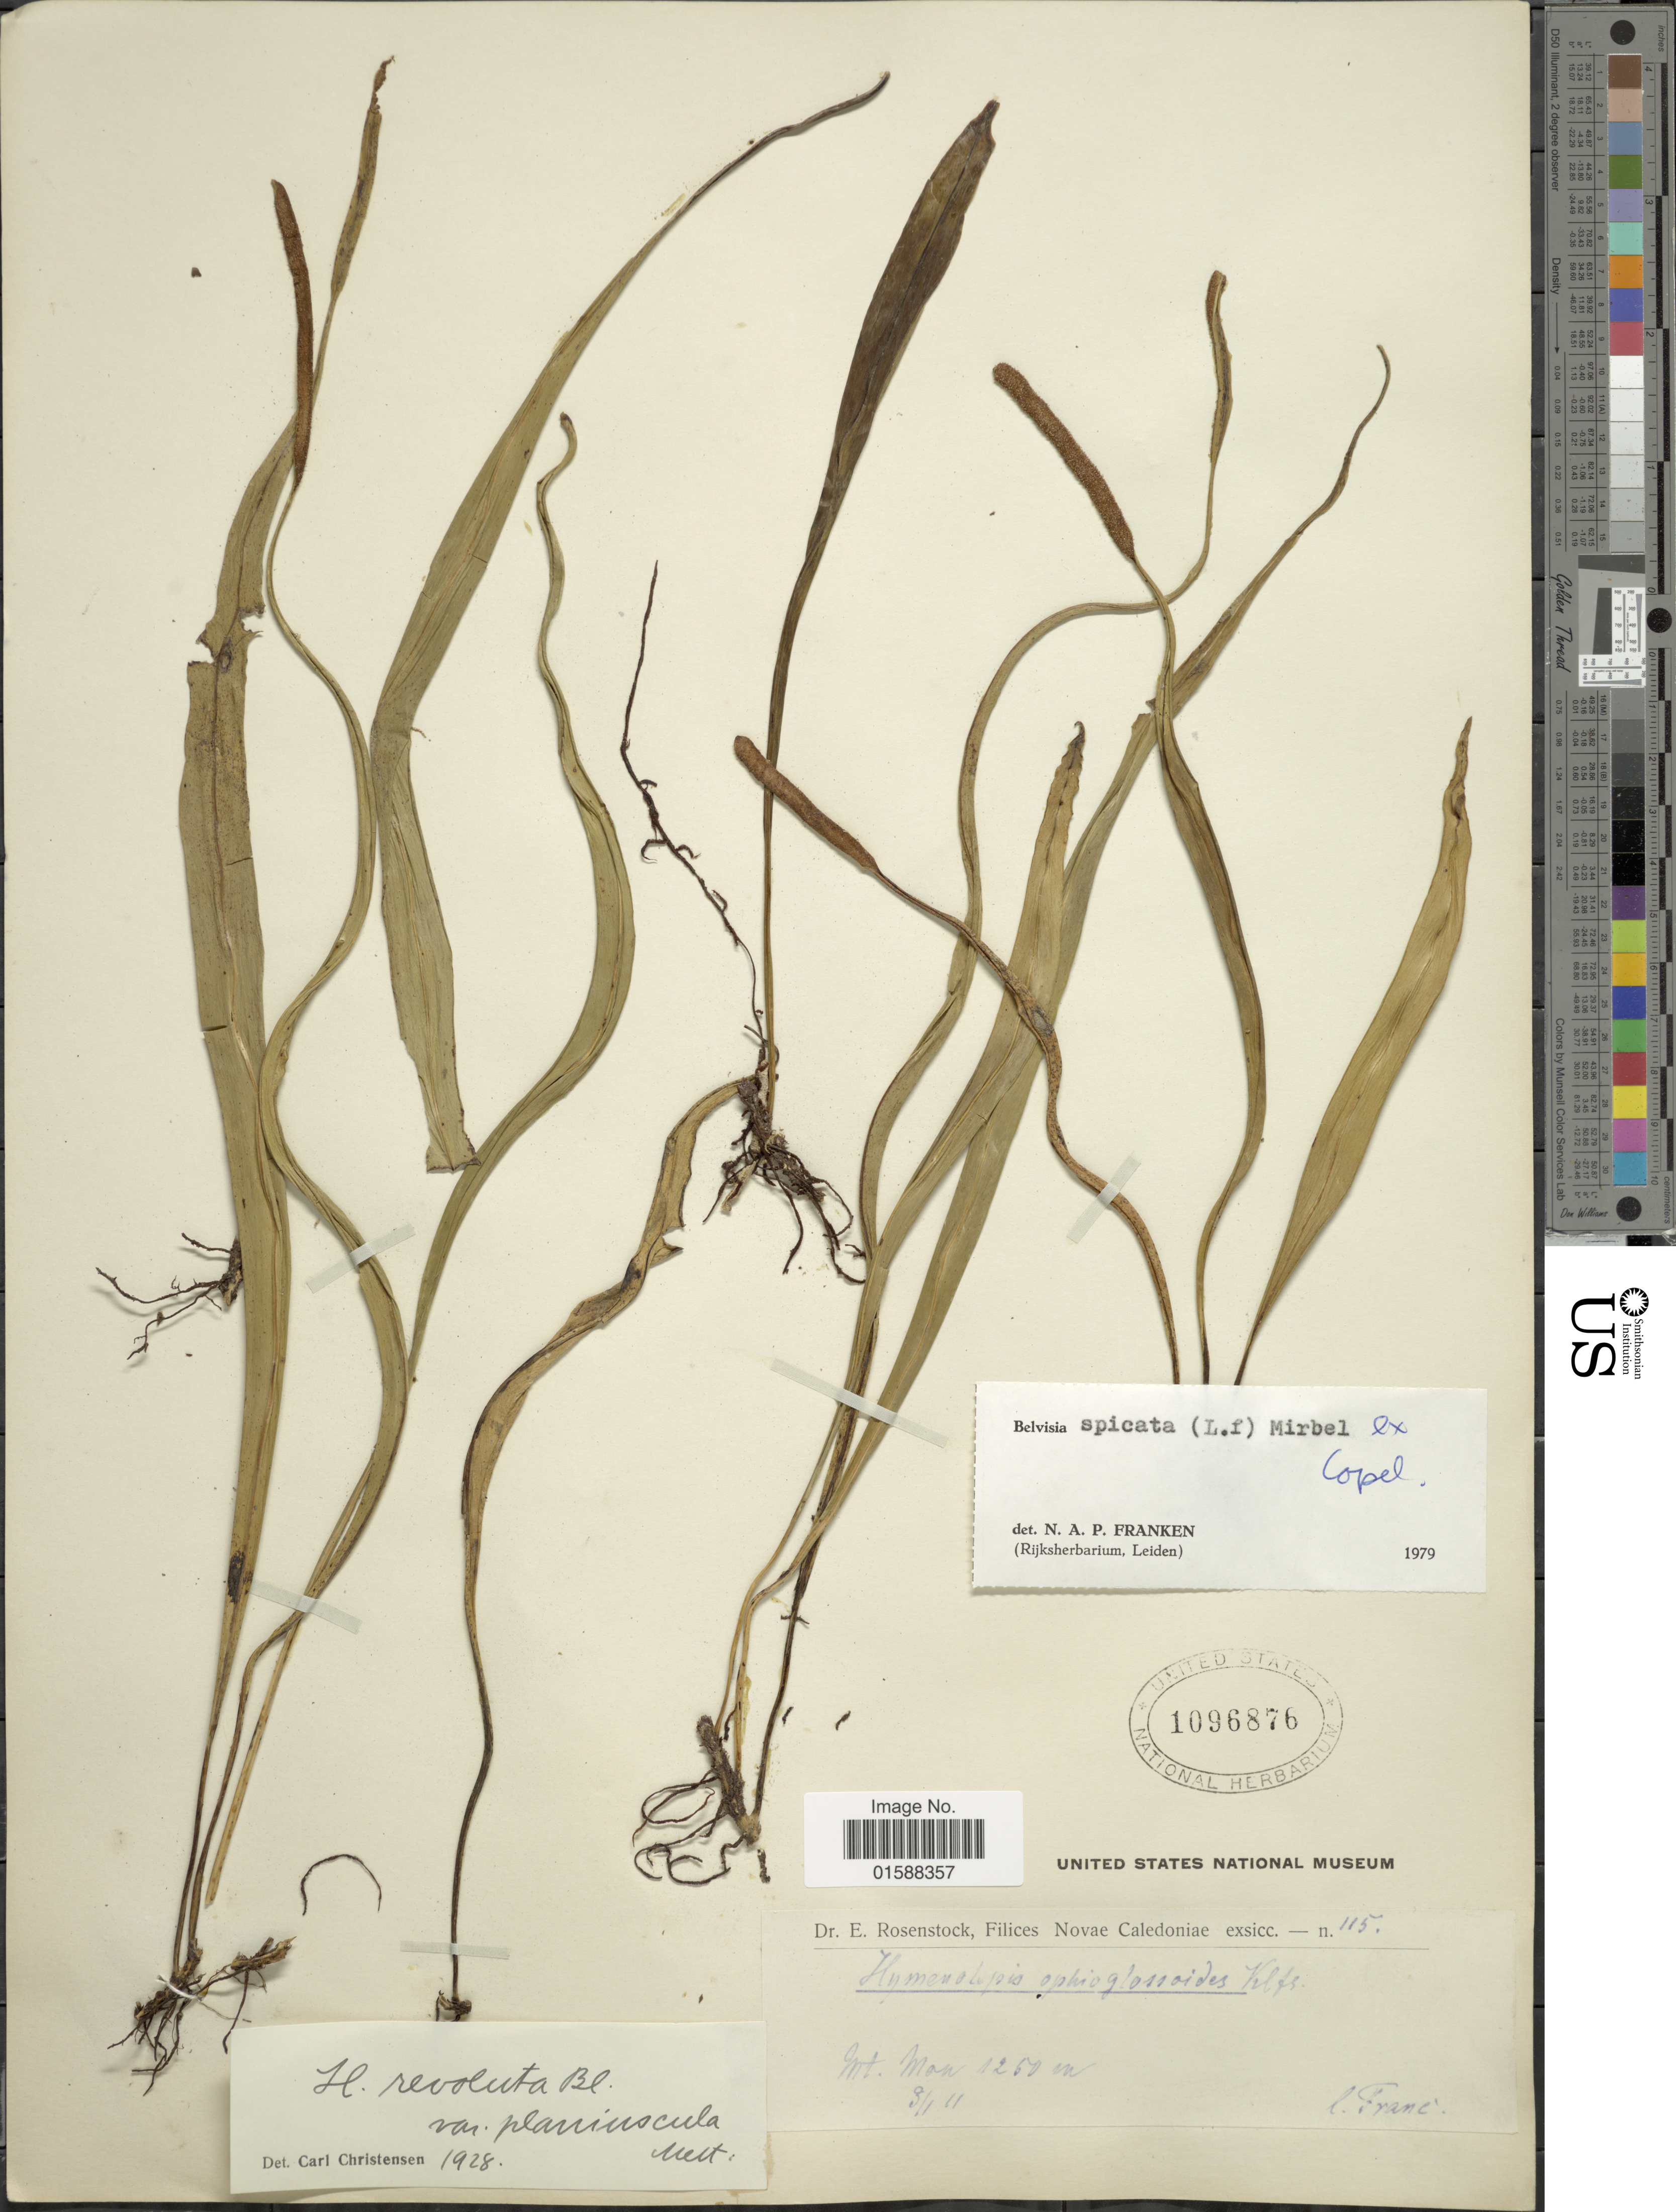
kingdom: Plantae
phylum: Tracheophyta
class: Polypodiopsida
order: Polypodiales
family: Polypodiaceae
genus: Lepisorus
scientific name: Lepisorus spicatus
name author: (L. f.) Li S. Wang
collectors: Franc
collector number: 115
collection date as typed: Transcribed d/m/y: 3/1/11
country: New Caledonia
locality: Mt. Mon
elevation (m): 1250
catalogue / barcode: US 1096876